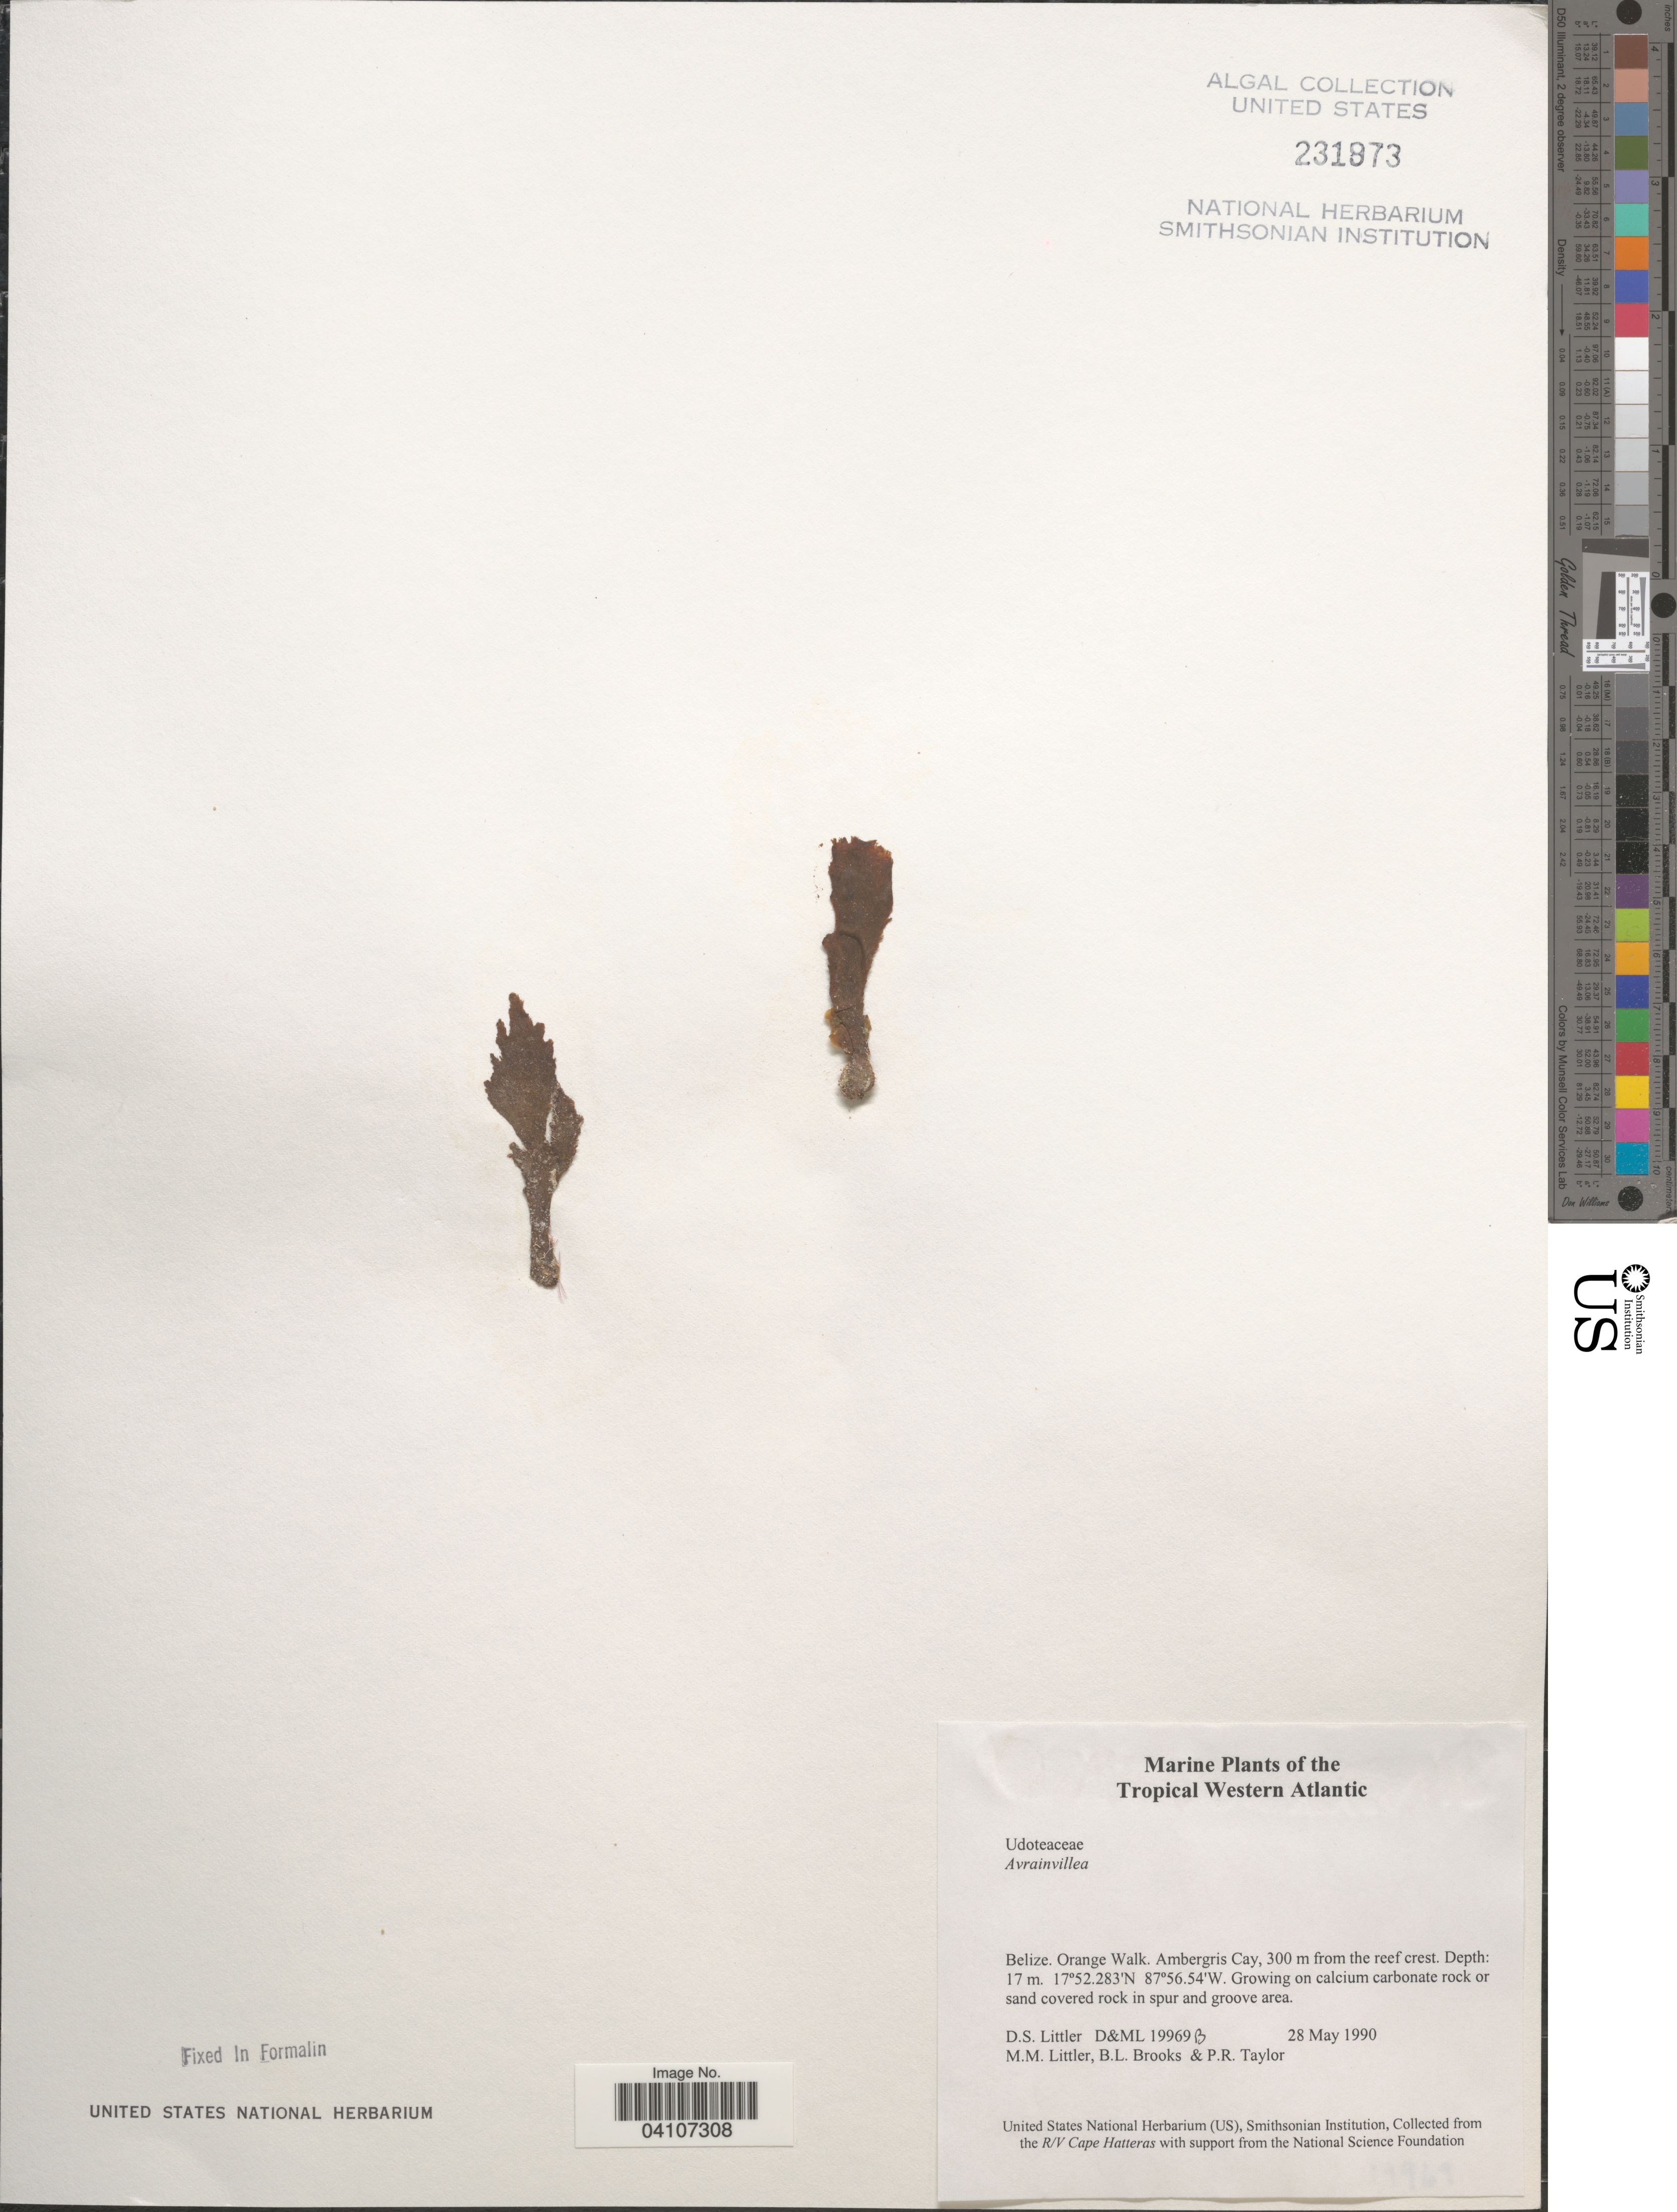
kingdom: Plantae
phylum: Chlorophyta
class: Ulvophyceae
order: Bryopsidales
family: Dichotomosiphonaceae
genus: Avrainvillea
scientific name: Avrainvillea sp.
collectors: D. S. Littler, B. Brooks & P. R. Taylor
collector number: D&ML19969B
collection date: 1990-05-28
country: Belize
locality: Tropical Western Atlantic. Orange Walk. Ambergris Cay, 300 m from the reef crest.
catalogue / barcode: US 231973